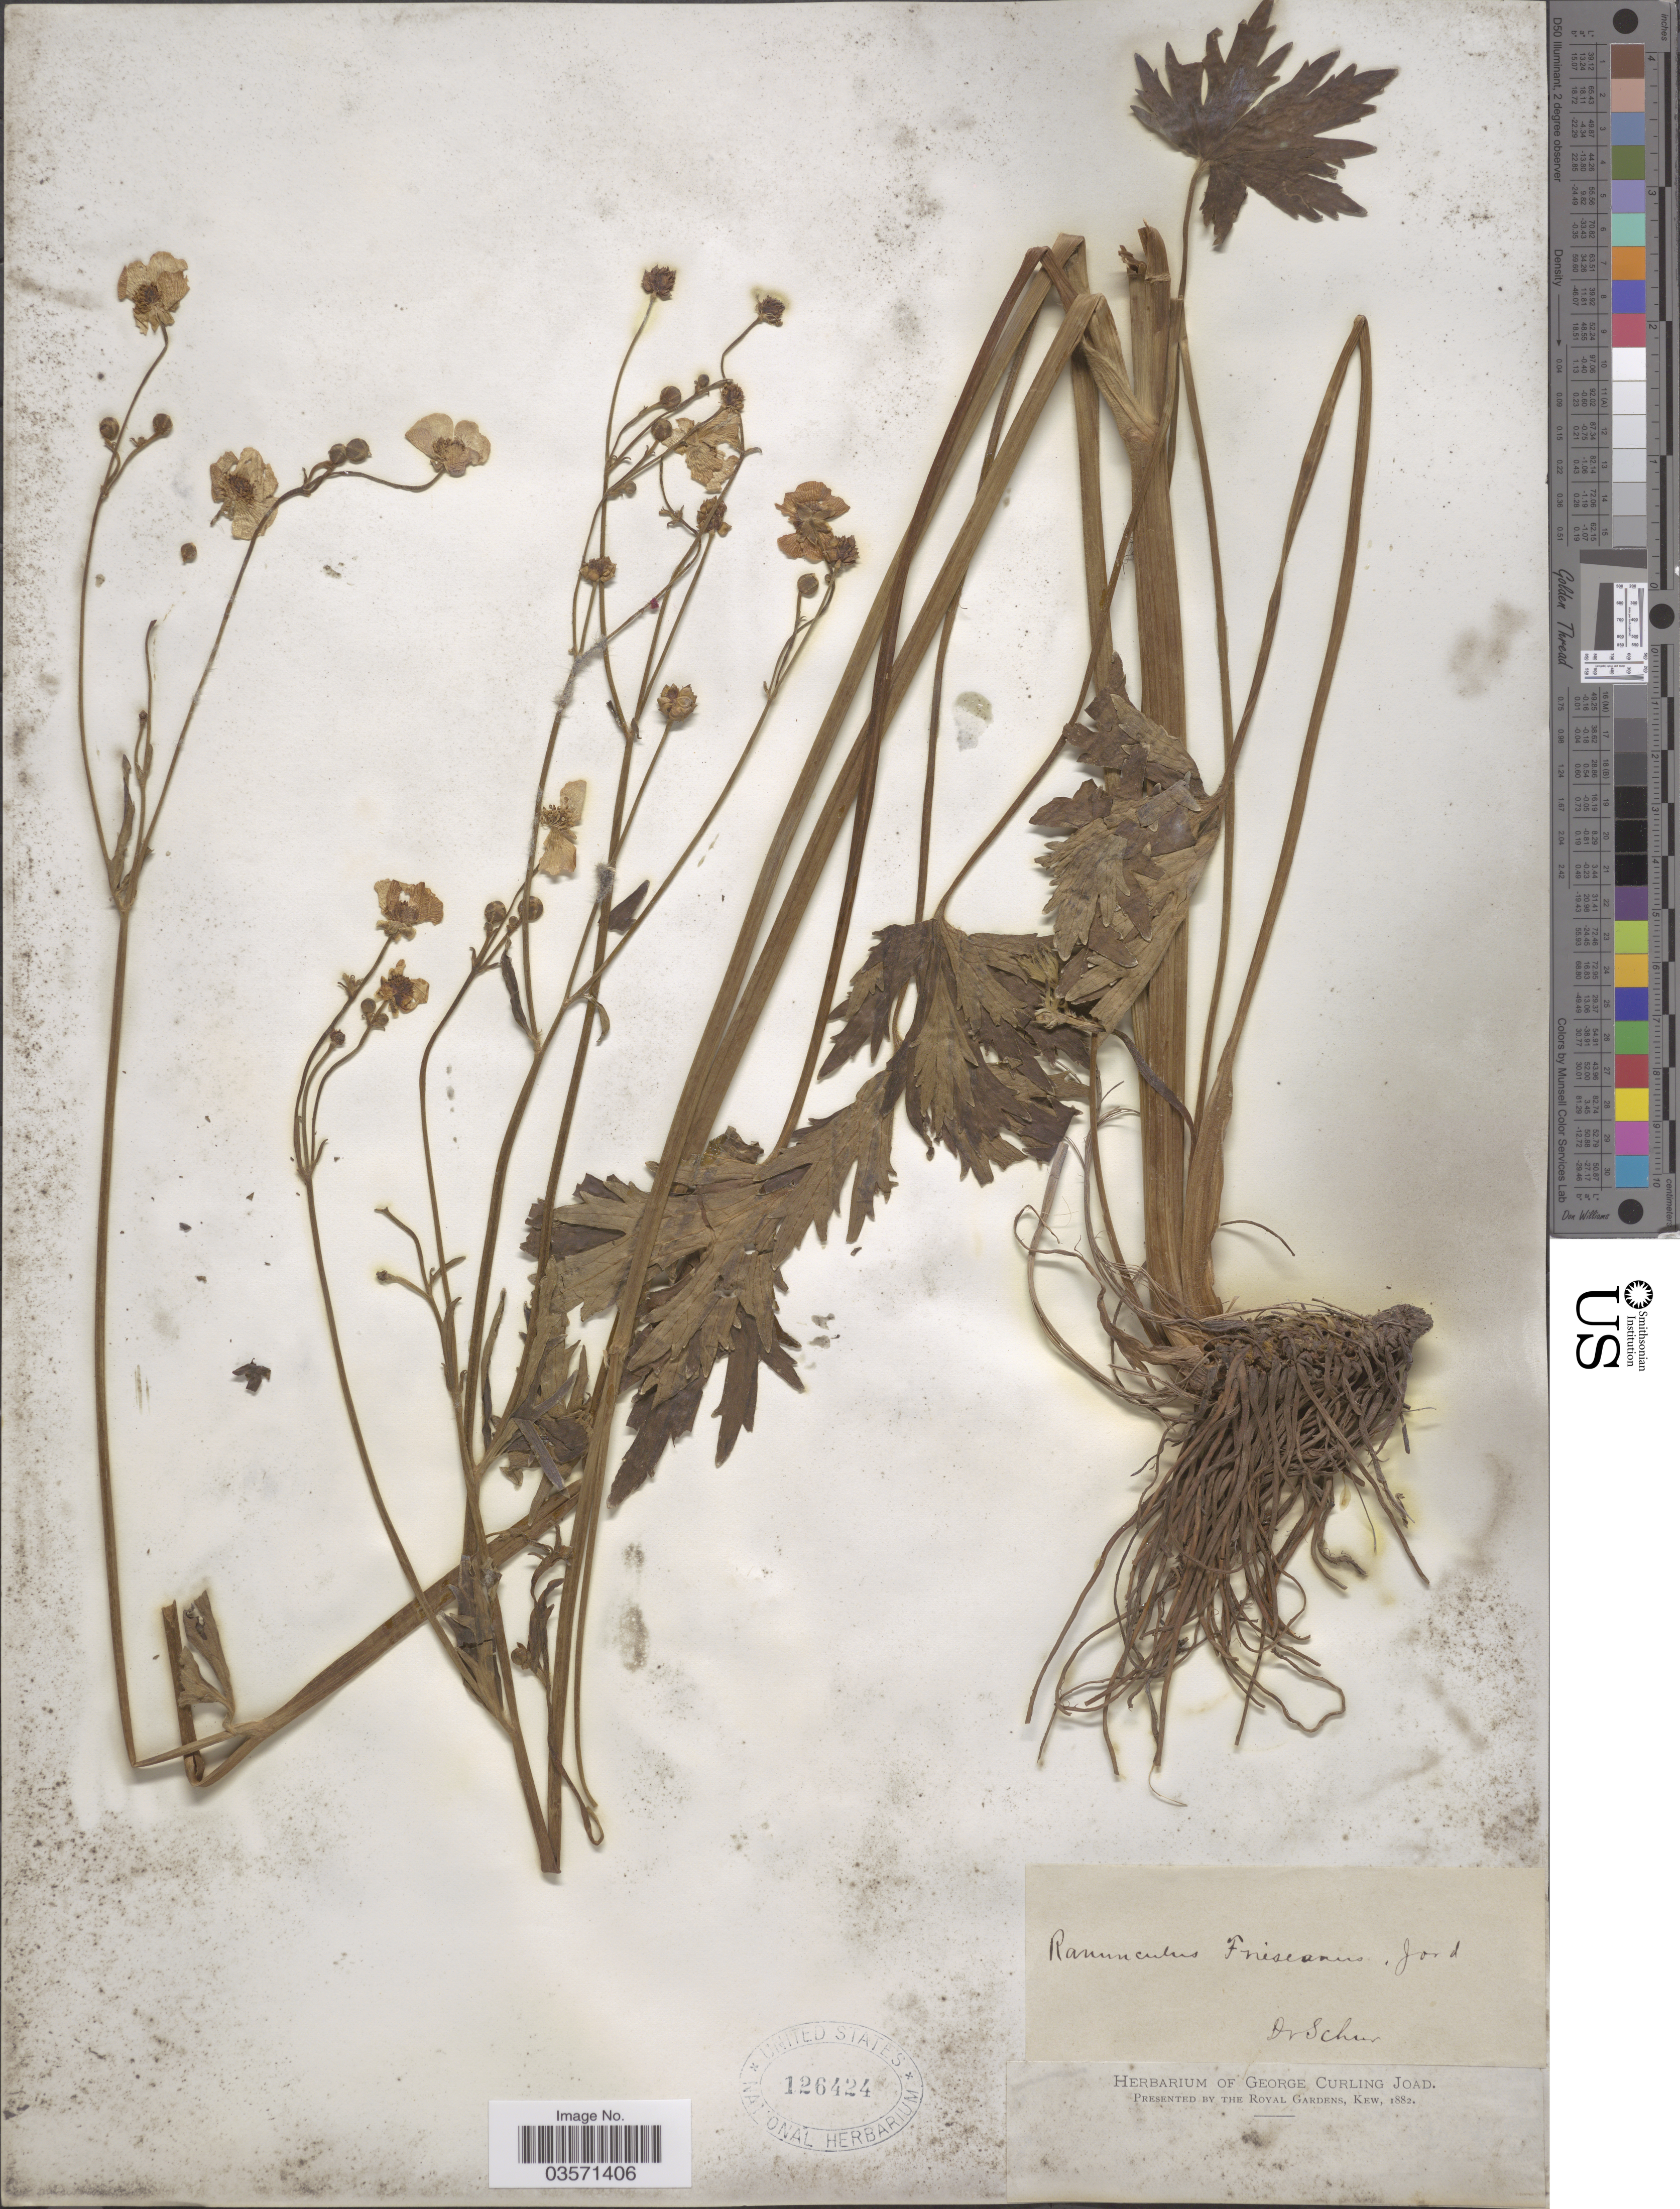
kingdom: Plantae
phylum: Tracheophyta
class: Magnoliopsida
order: Ranunculales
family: Ranunculaceae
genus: Ranunculus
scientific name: Ranunculus friesianus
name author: Jord.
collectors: Schur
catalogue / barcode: US 126424